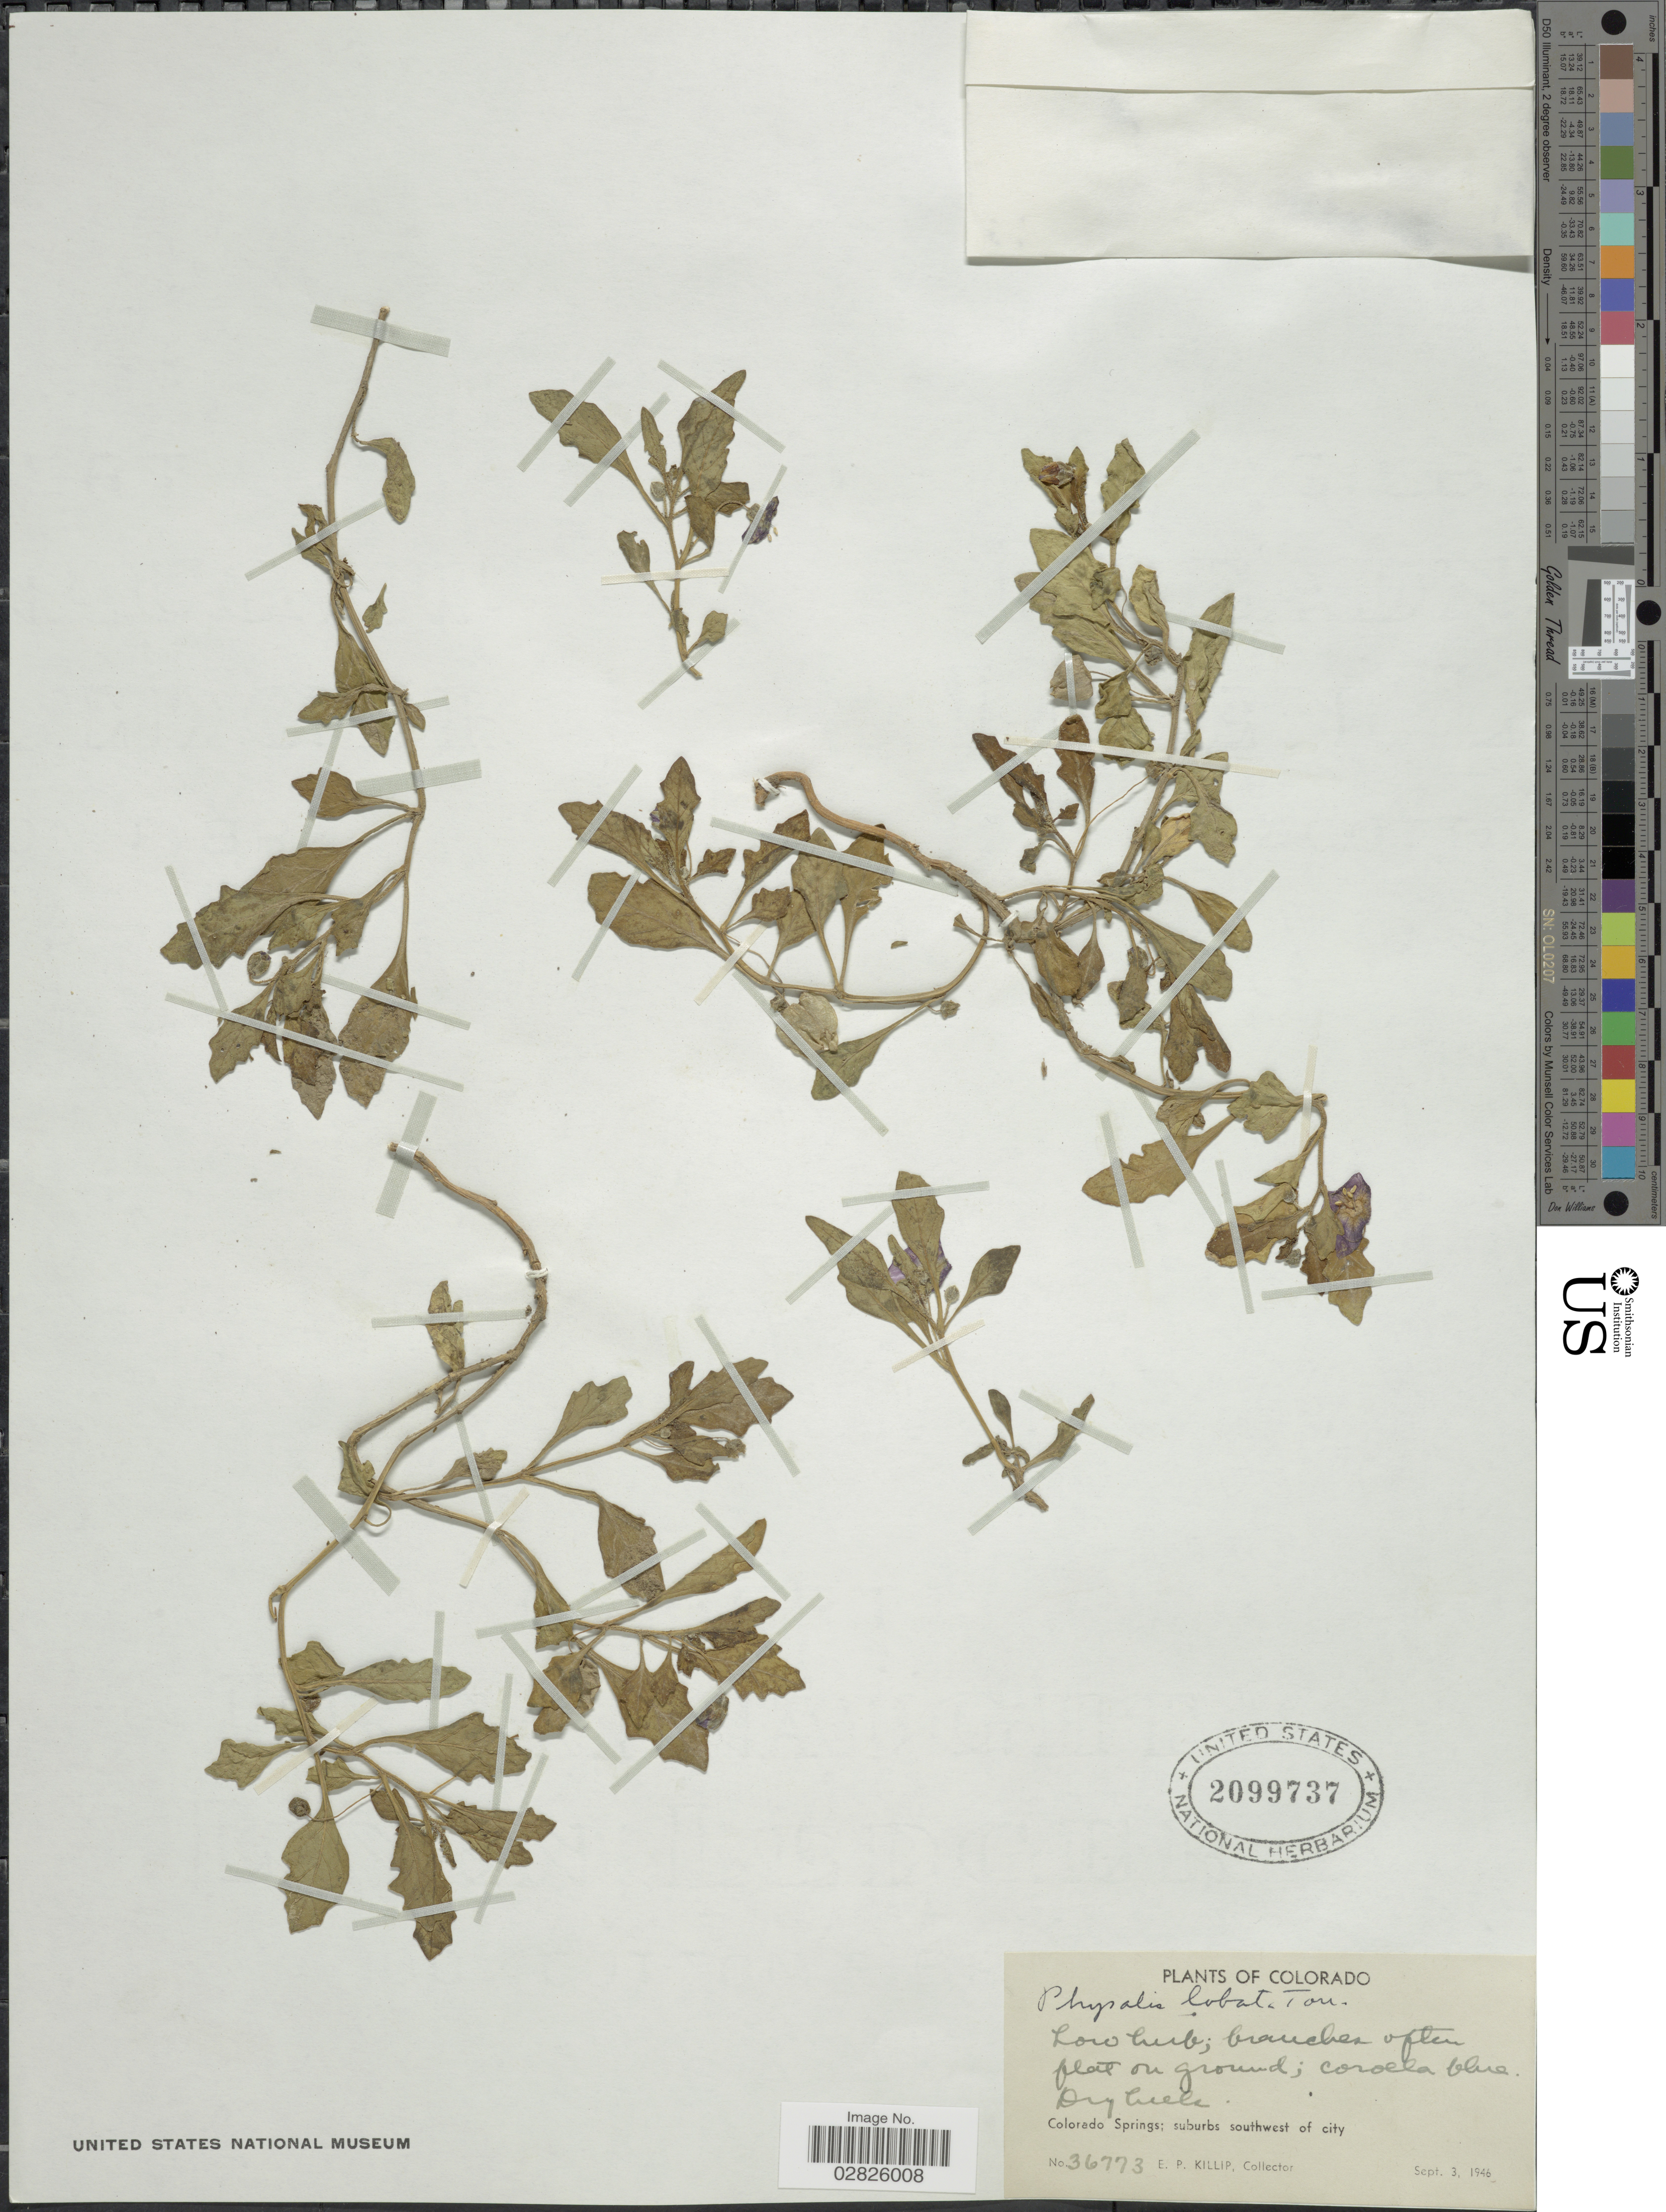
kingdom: Plantae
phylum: Tracheophyta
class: Magnoliopsida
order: Solanales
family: Solanaceae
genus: Quincula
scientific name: Quincula lobata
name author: (Torr.) Raf.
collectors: E. P. Killip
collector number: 36773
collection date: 1946-09-03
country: United States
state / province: Colorado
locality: Colorado Springs; suburbs southwest of city.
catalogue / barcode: US 2099737